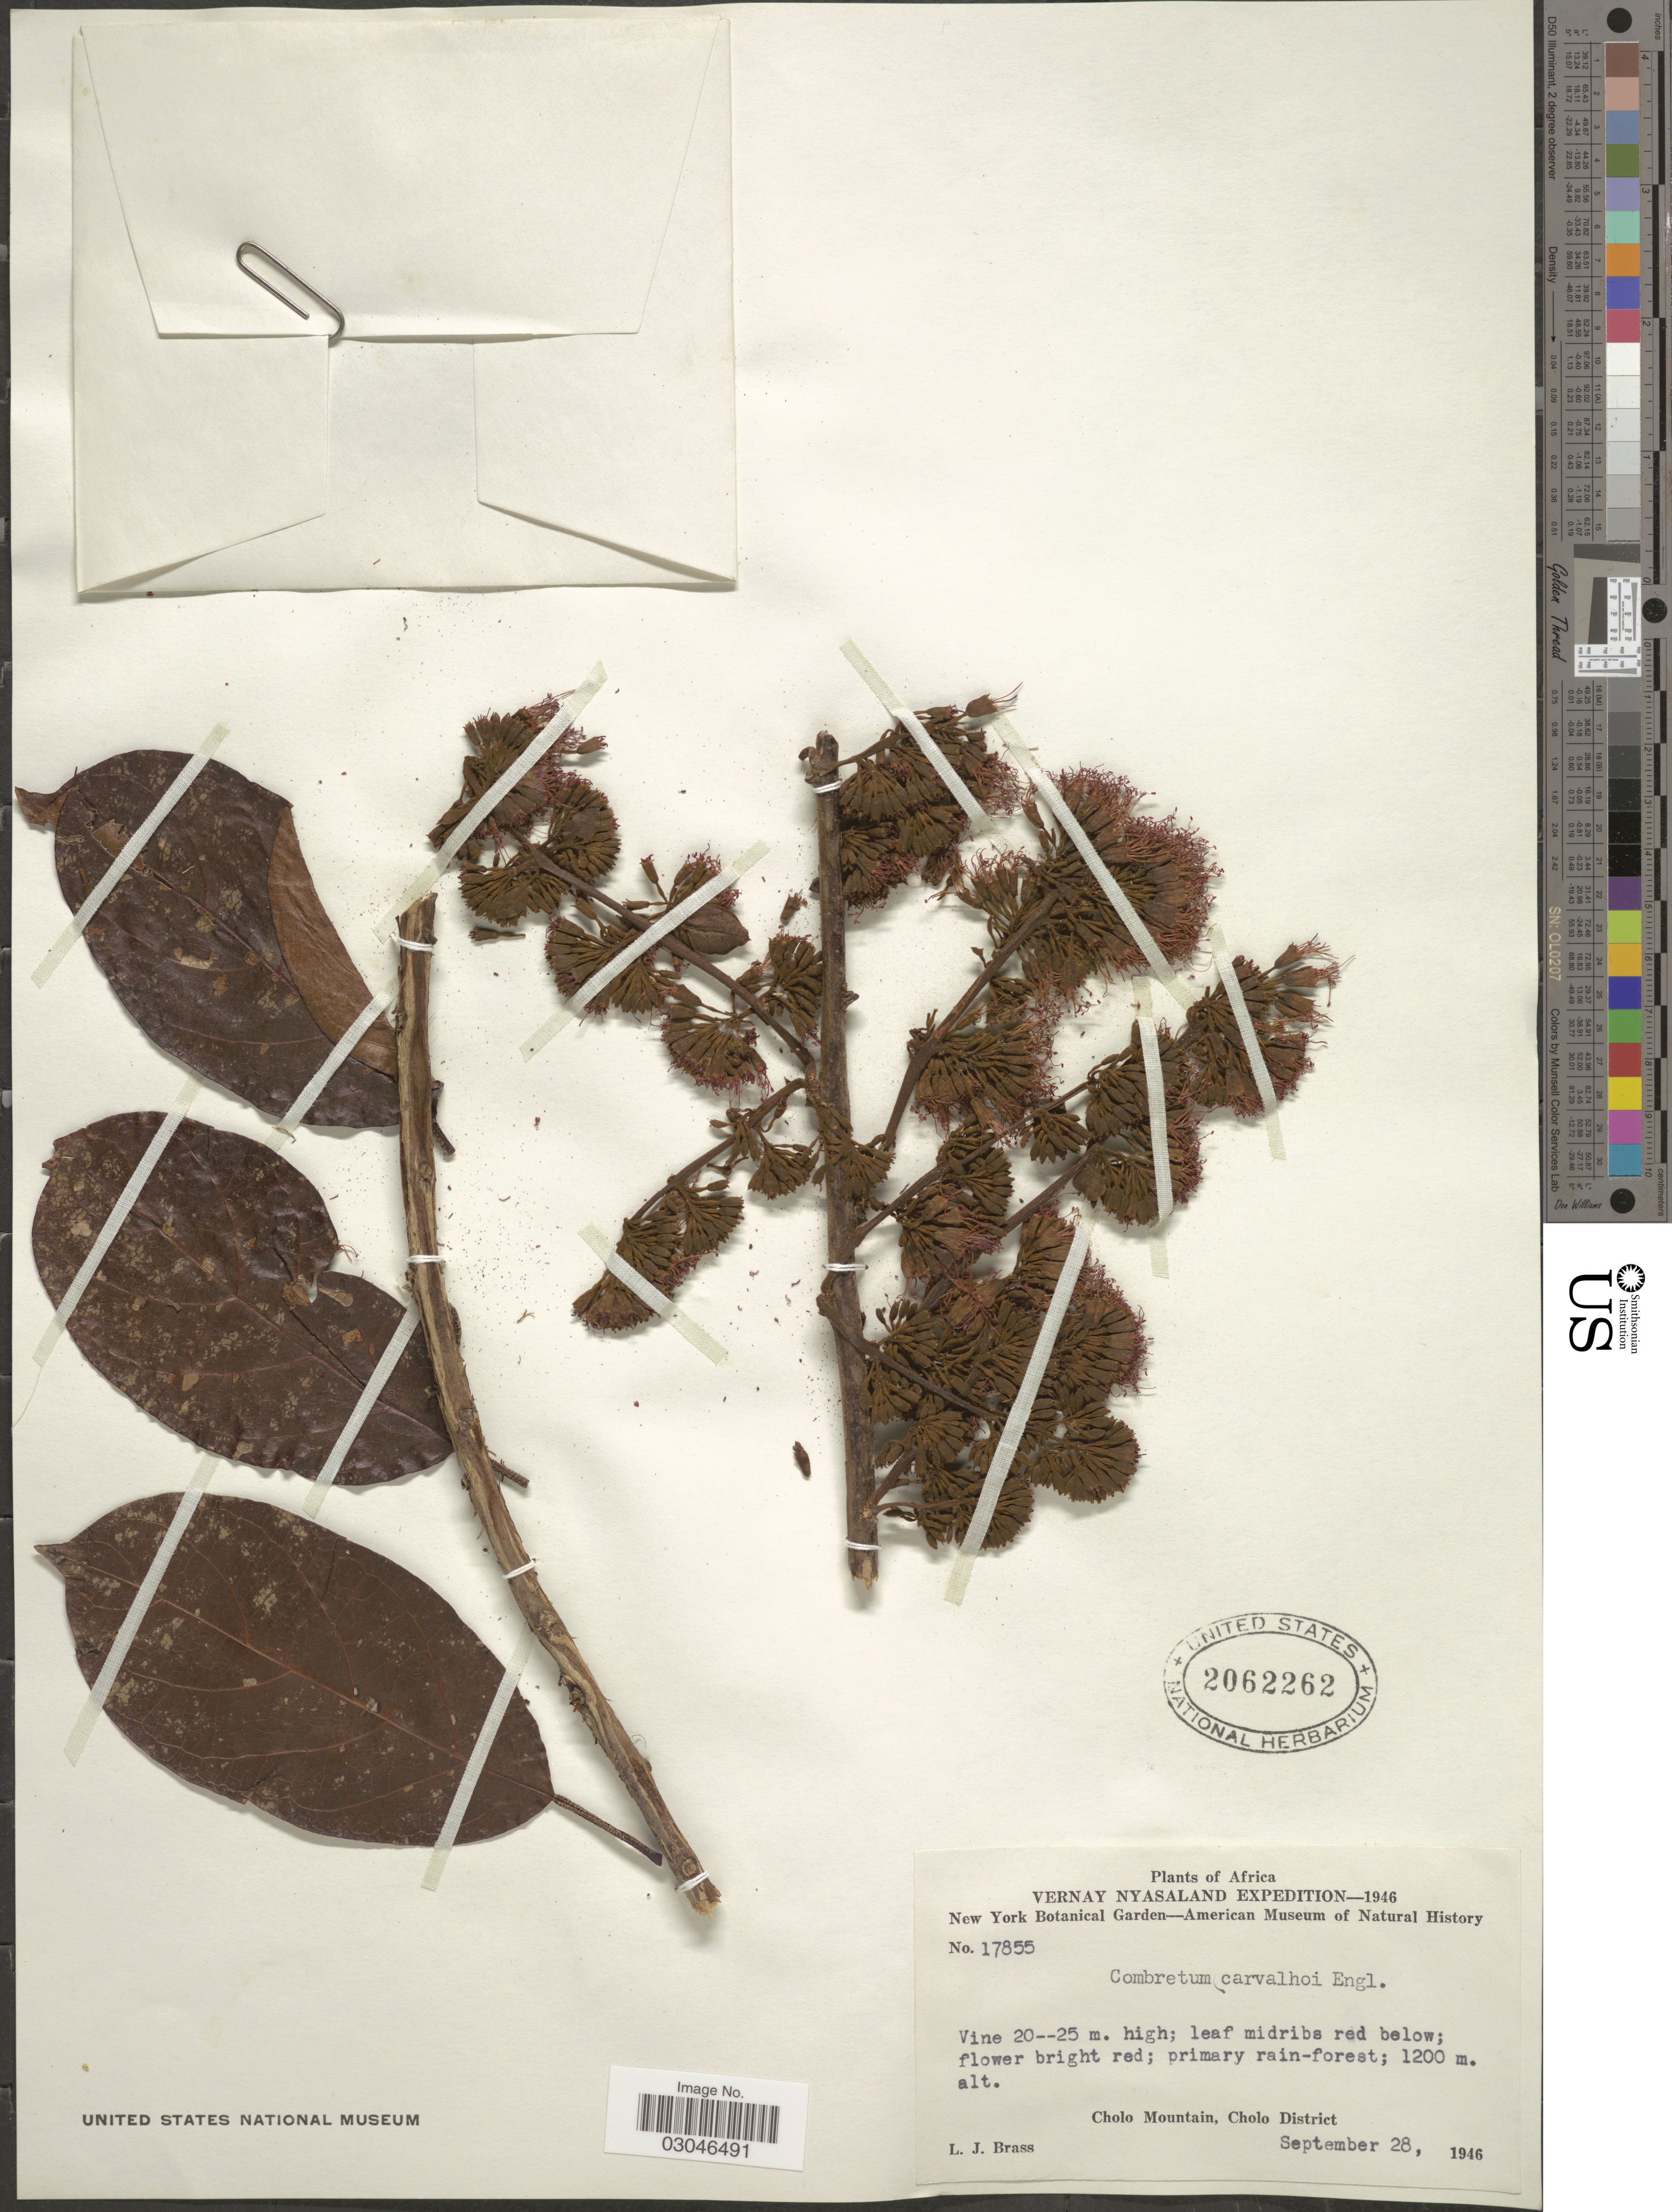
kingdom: Plantae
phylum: Tracheophyta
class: Magnoliopsida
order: Myrtales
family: Combretaceae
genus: Combretum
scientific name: Combretum carvalhei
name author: Engl.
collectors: L. J. Brass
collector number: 17855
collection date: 1946-09-28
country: Malawi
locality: Vernay Nyasaland. Cholo Mountain, Cholo District.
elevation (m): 1200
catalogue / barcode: US 2062262